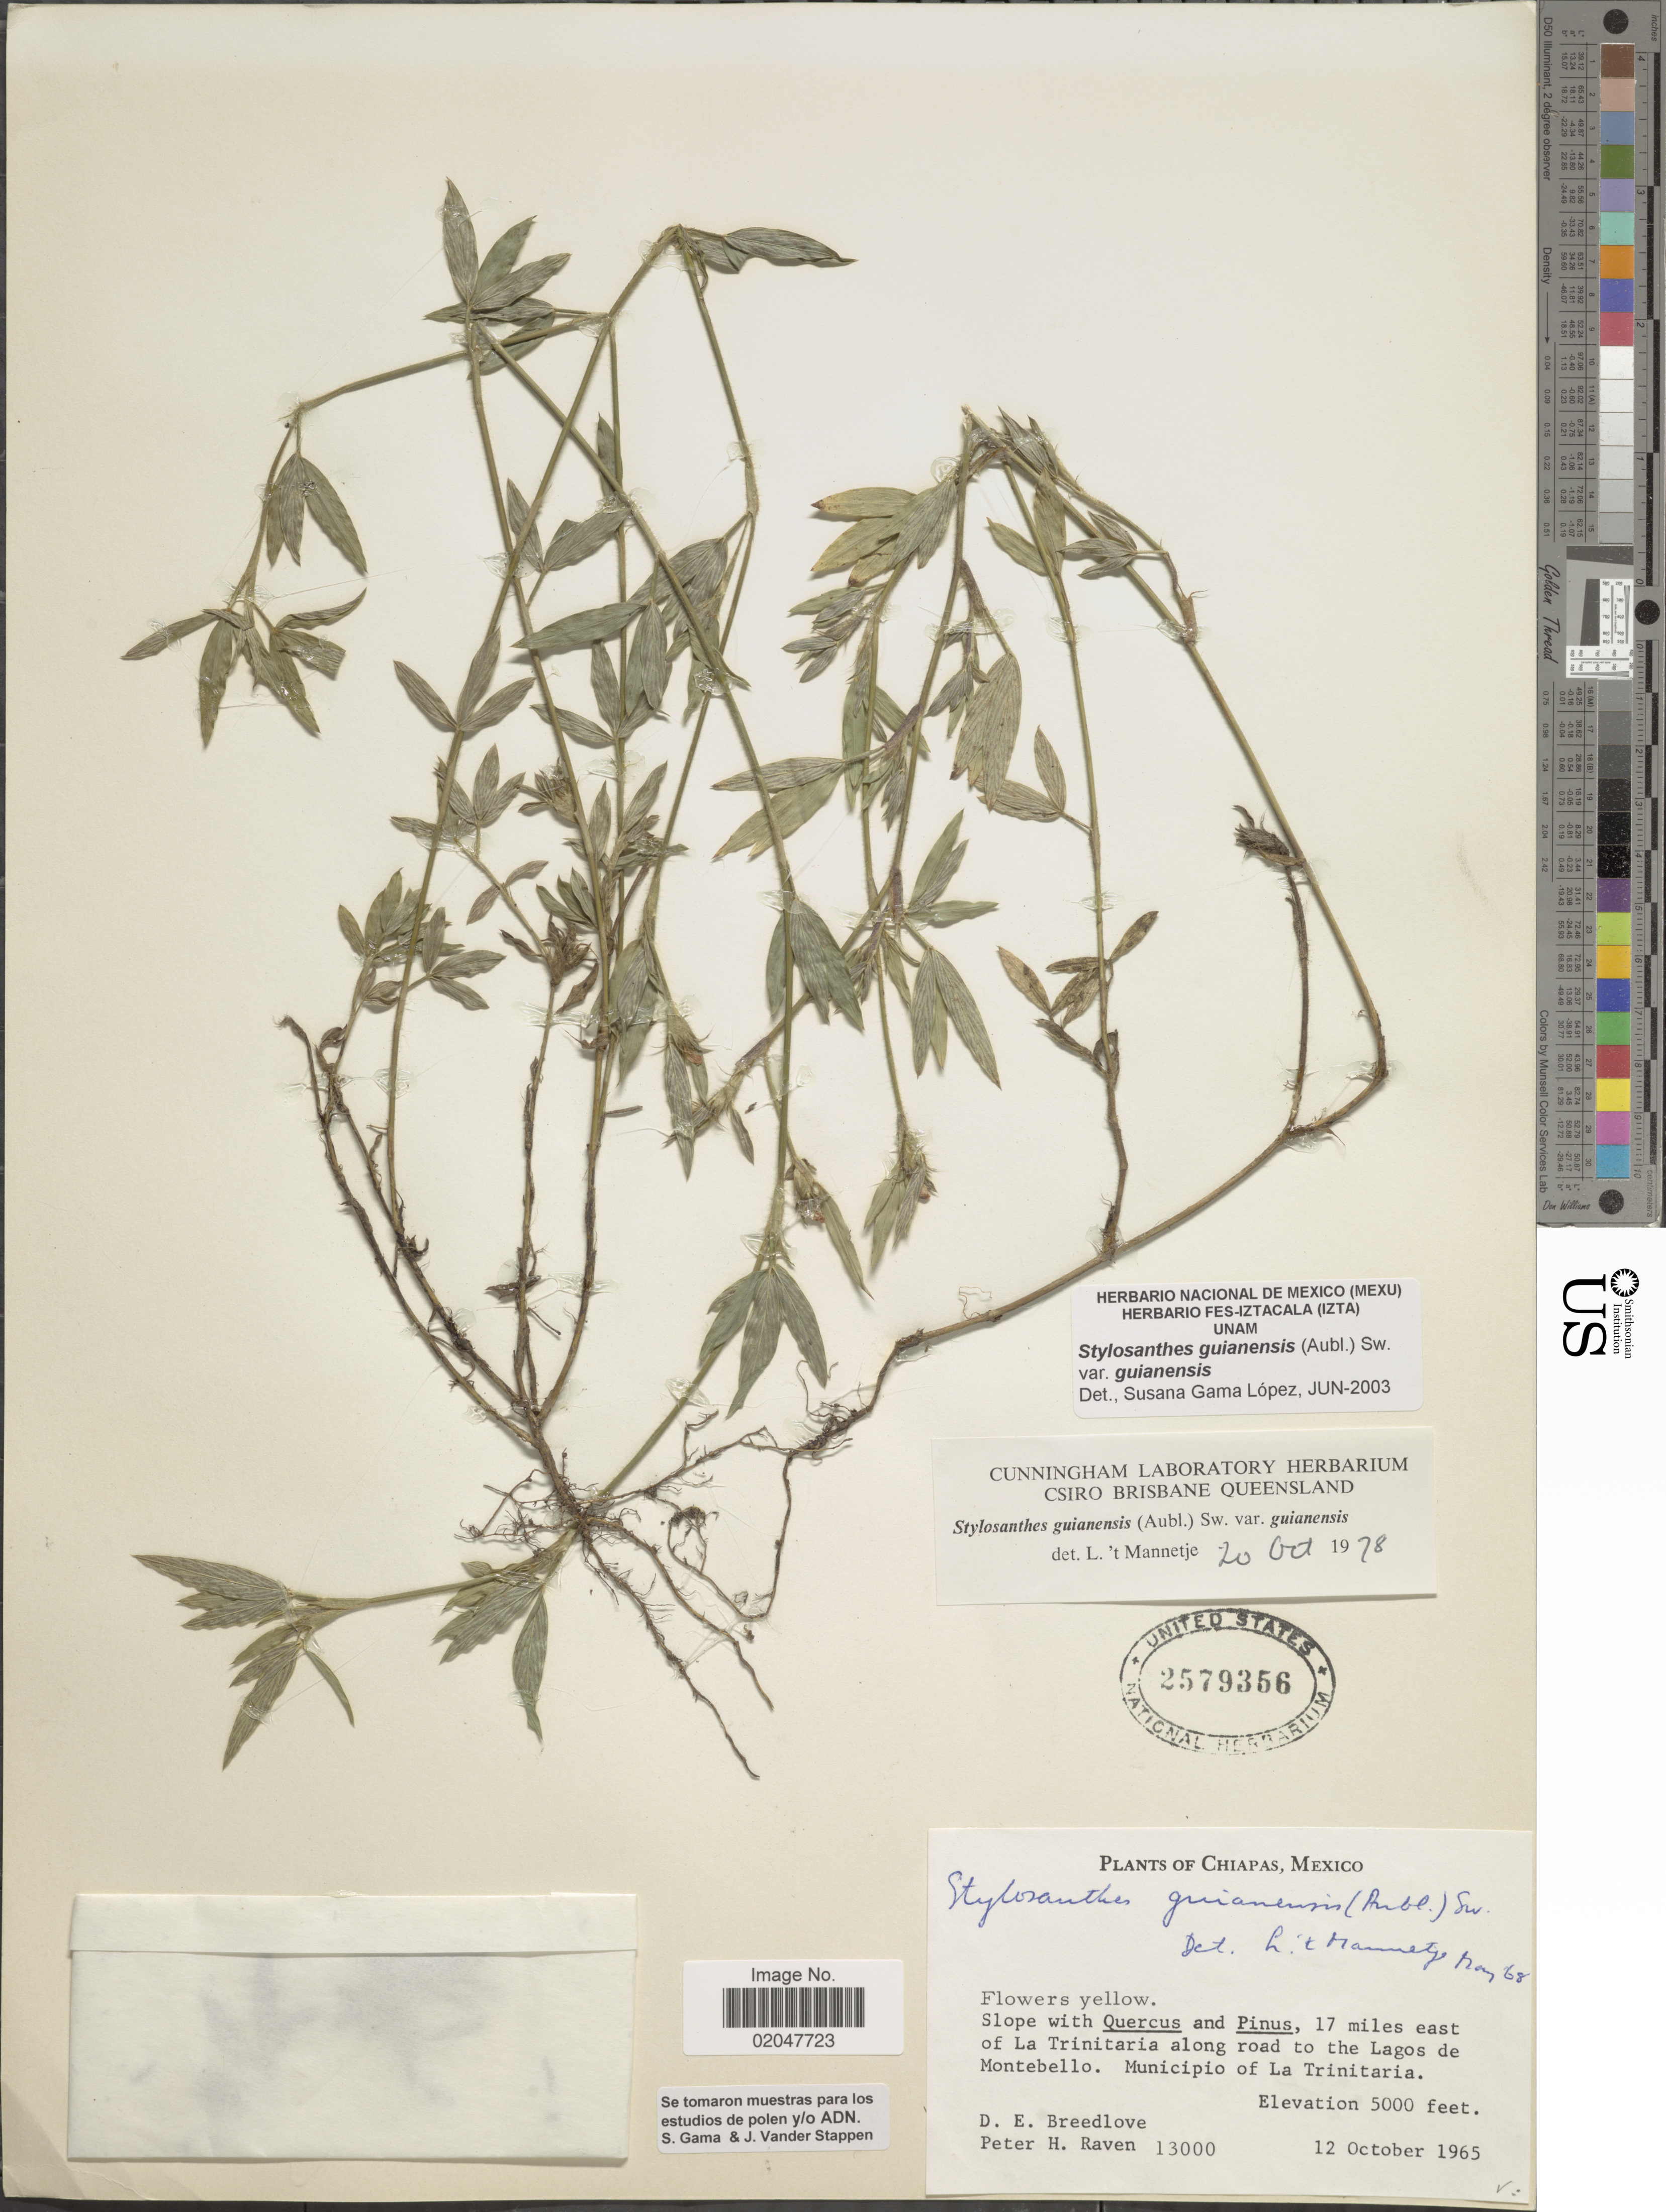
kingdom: Plantae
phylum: Tracheophyta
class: Magnoliopsida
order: Fabales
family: Fabaceae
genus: Stylosanthes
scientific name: Stylosanthes guianensis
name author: (Aubl.) Sw.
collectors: D. E. Breedlove & P. Raven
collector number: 13000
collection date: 1965-10-12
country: Mexico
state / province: Chiapas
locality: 17 miles east of La Trinitaria along road to the Lagos de Montebello, Municipio of La Trinitaria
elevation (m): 1524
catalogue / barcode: US 2579356